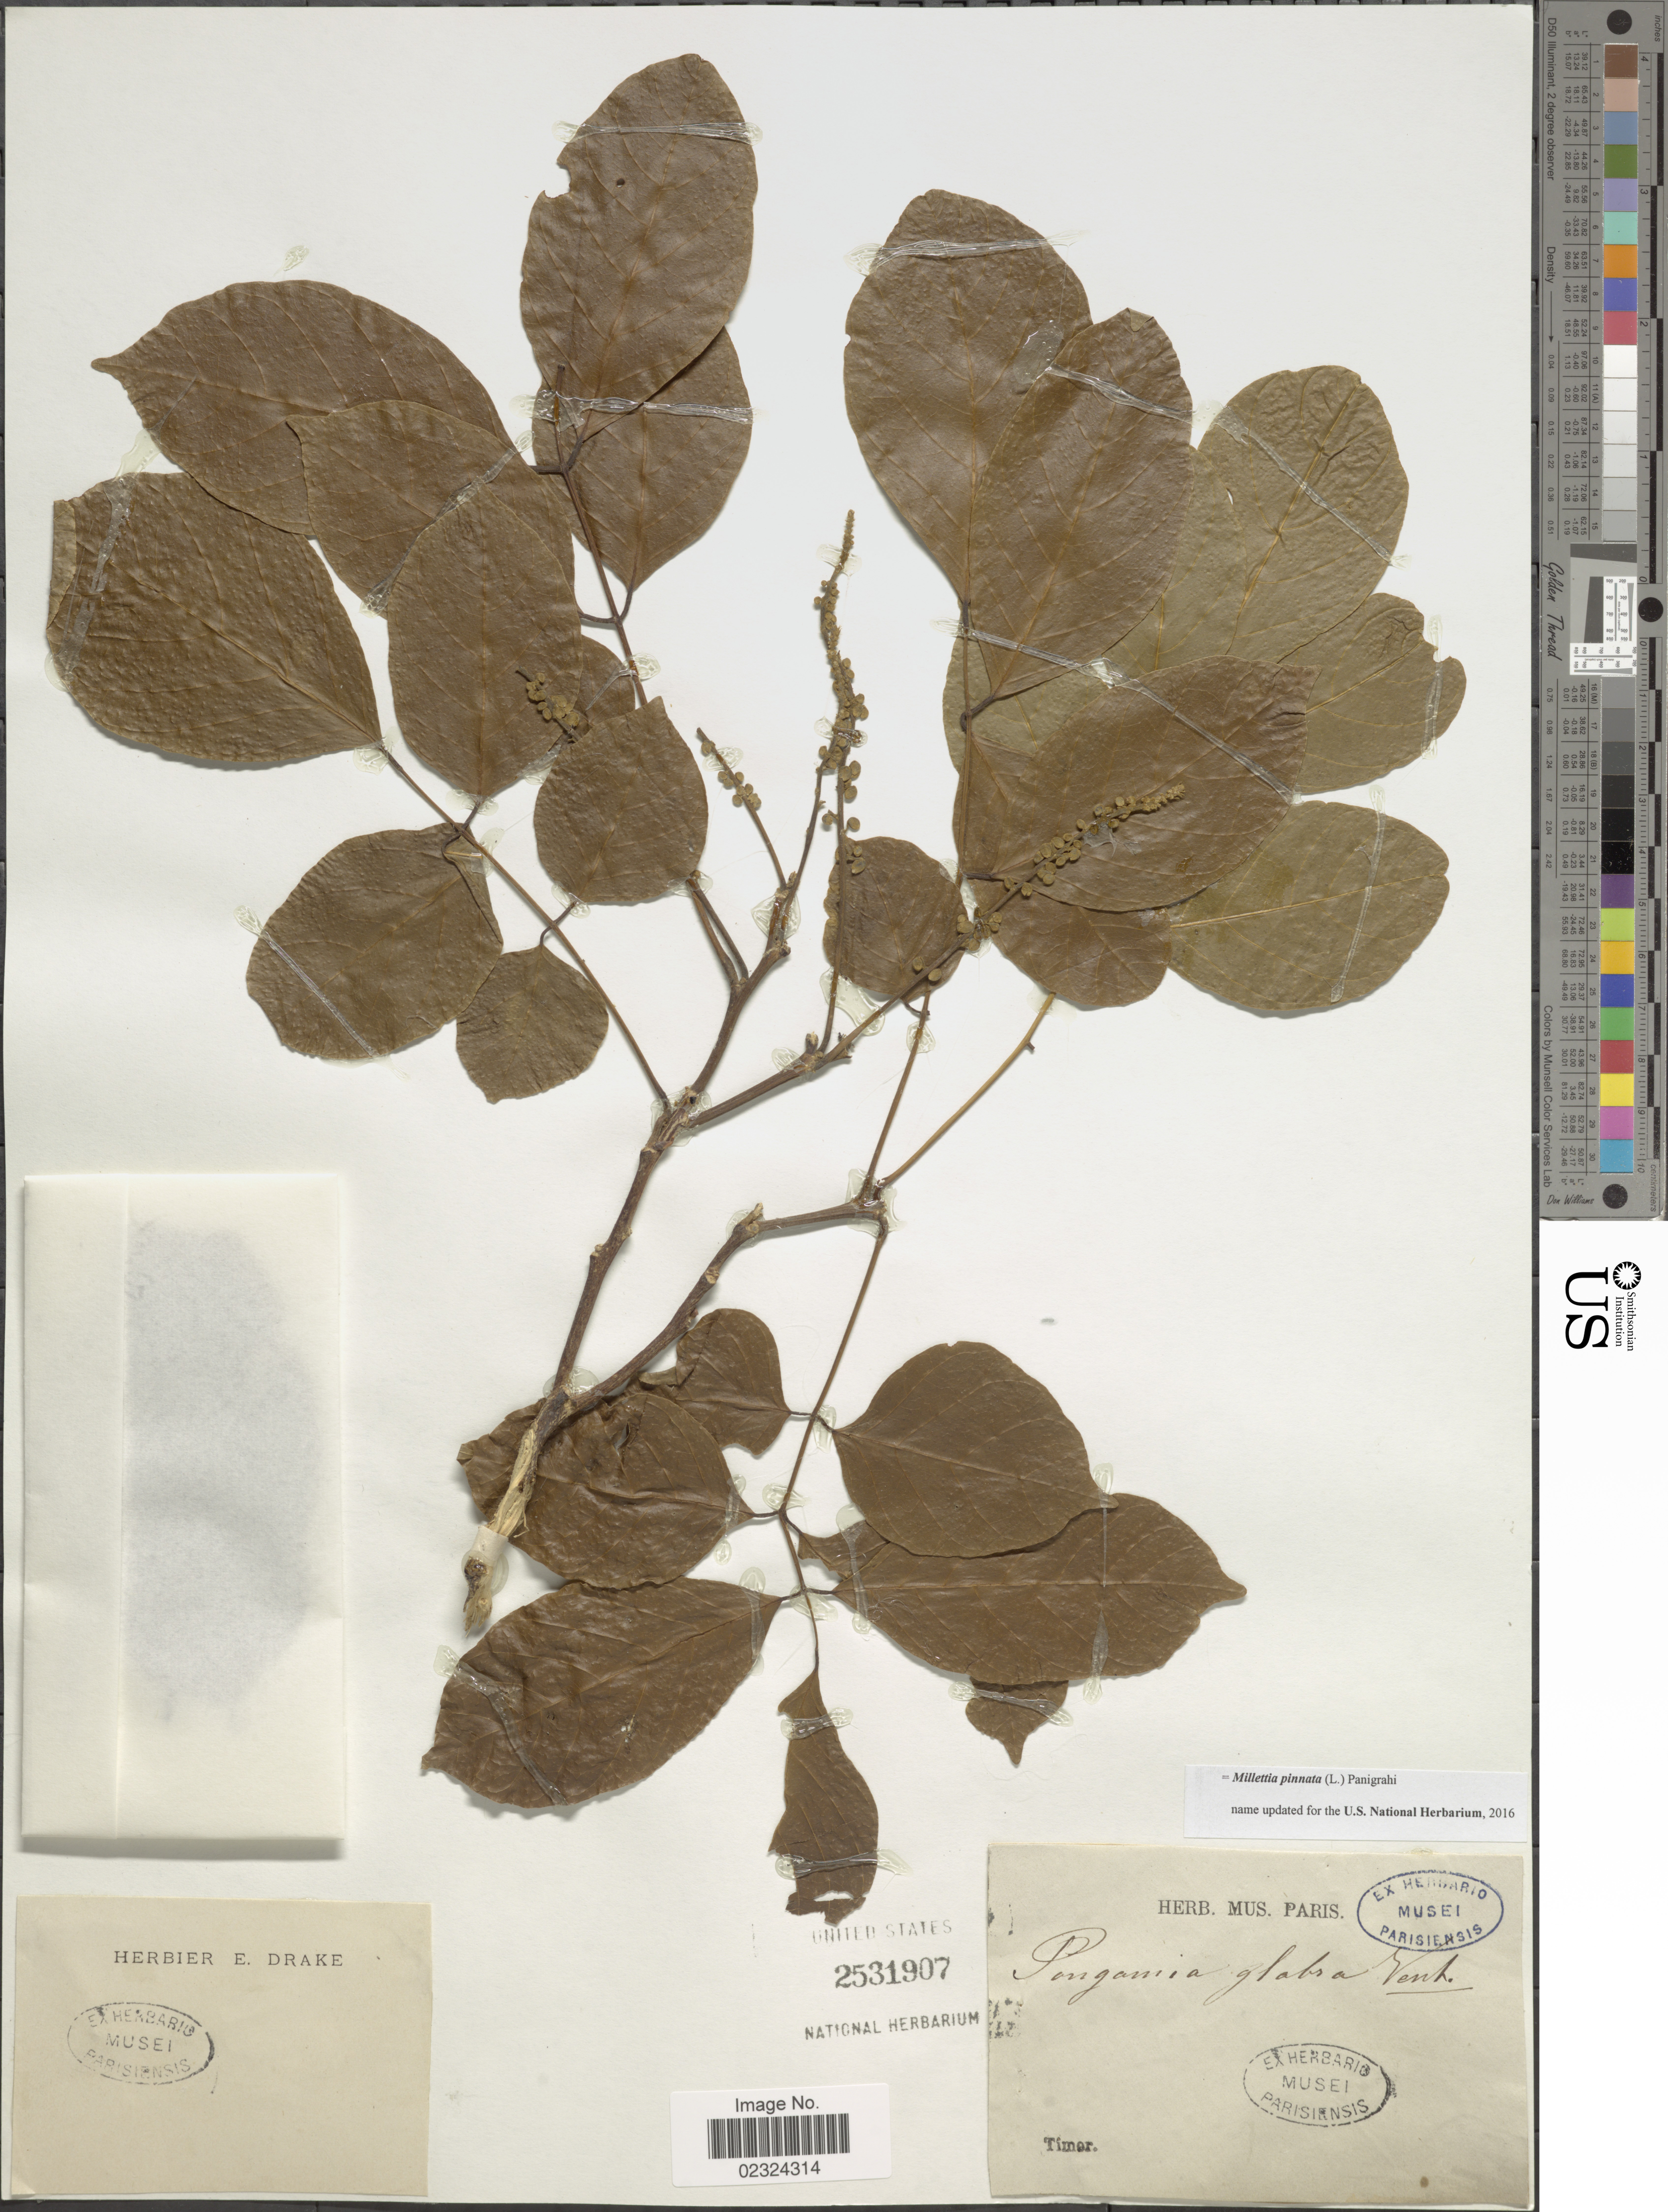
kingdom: Plantae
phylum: Tracheophyta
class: Magnoliopsida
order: Fabales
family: Fabaceae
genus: Millettia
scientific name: Millettia pinnata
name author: (L.) Panigrahi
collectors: ex herb. Mus. Paris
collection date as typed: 188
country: East Timor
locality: Timor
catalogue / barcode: US 2531907